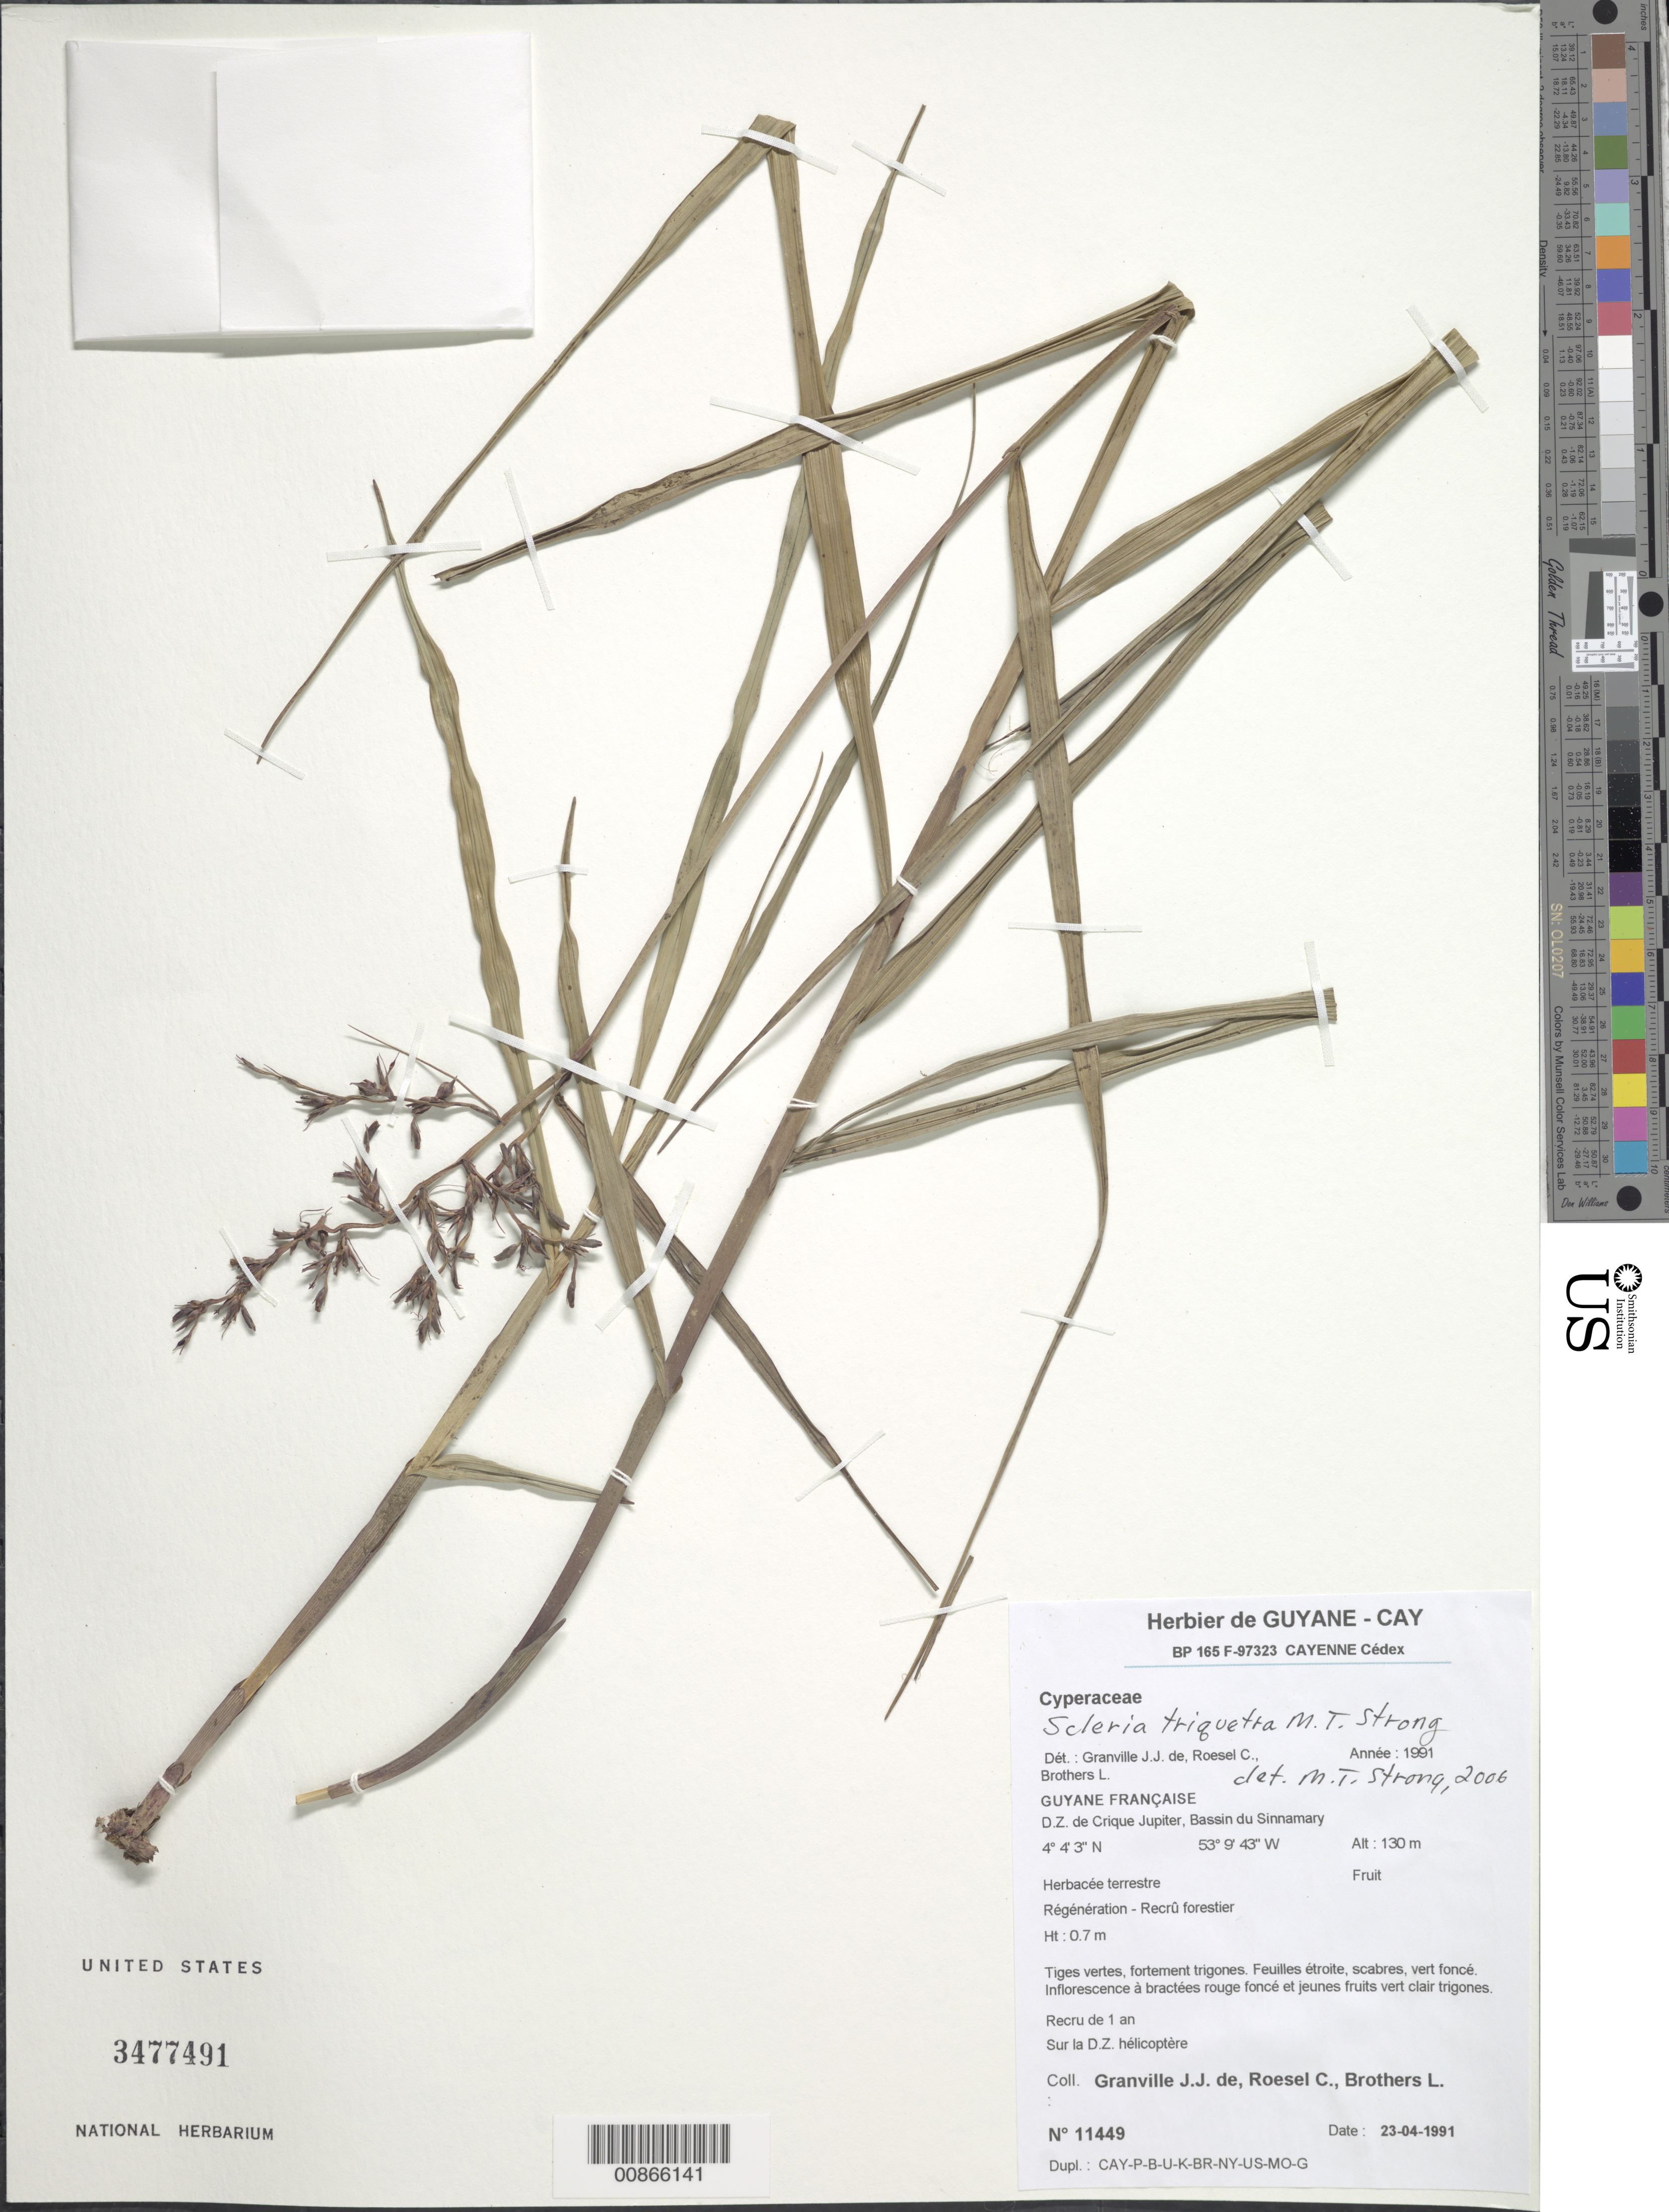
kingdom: Plantae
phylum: Tracheophyta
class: Liliopsida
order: Poales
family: Cyperaceae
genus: Scleria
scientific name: Scleria triquetra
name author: M.T. Strong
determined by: Strong, M. T., (US), Smithsonian Institution - National Museum of Natural History (UNITED STATES)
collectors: J.-J. de Granville, C. S. Roesel & L. Brothers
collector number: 11449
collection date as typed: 23-Apr-91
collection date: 1991-04-23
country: French Guiana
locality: D.Z. de Crique Jupiter, Bassin du Sinnamary; sur la D.Z. hélicoptère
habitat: Regeneration-recru forestier; recru de 1 an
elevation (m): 130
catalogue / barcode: US 3477491